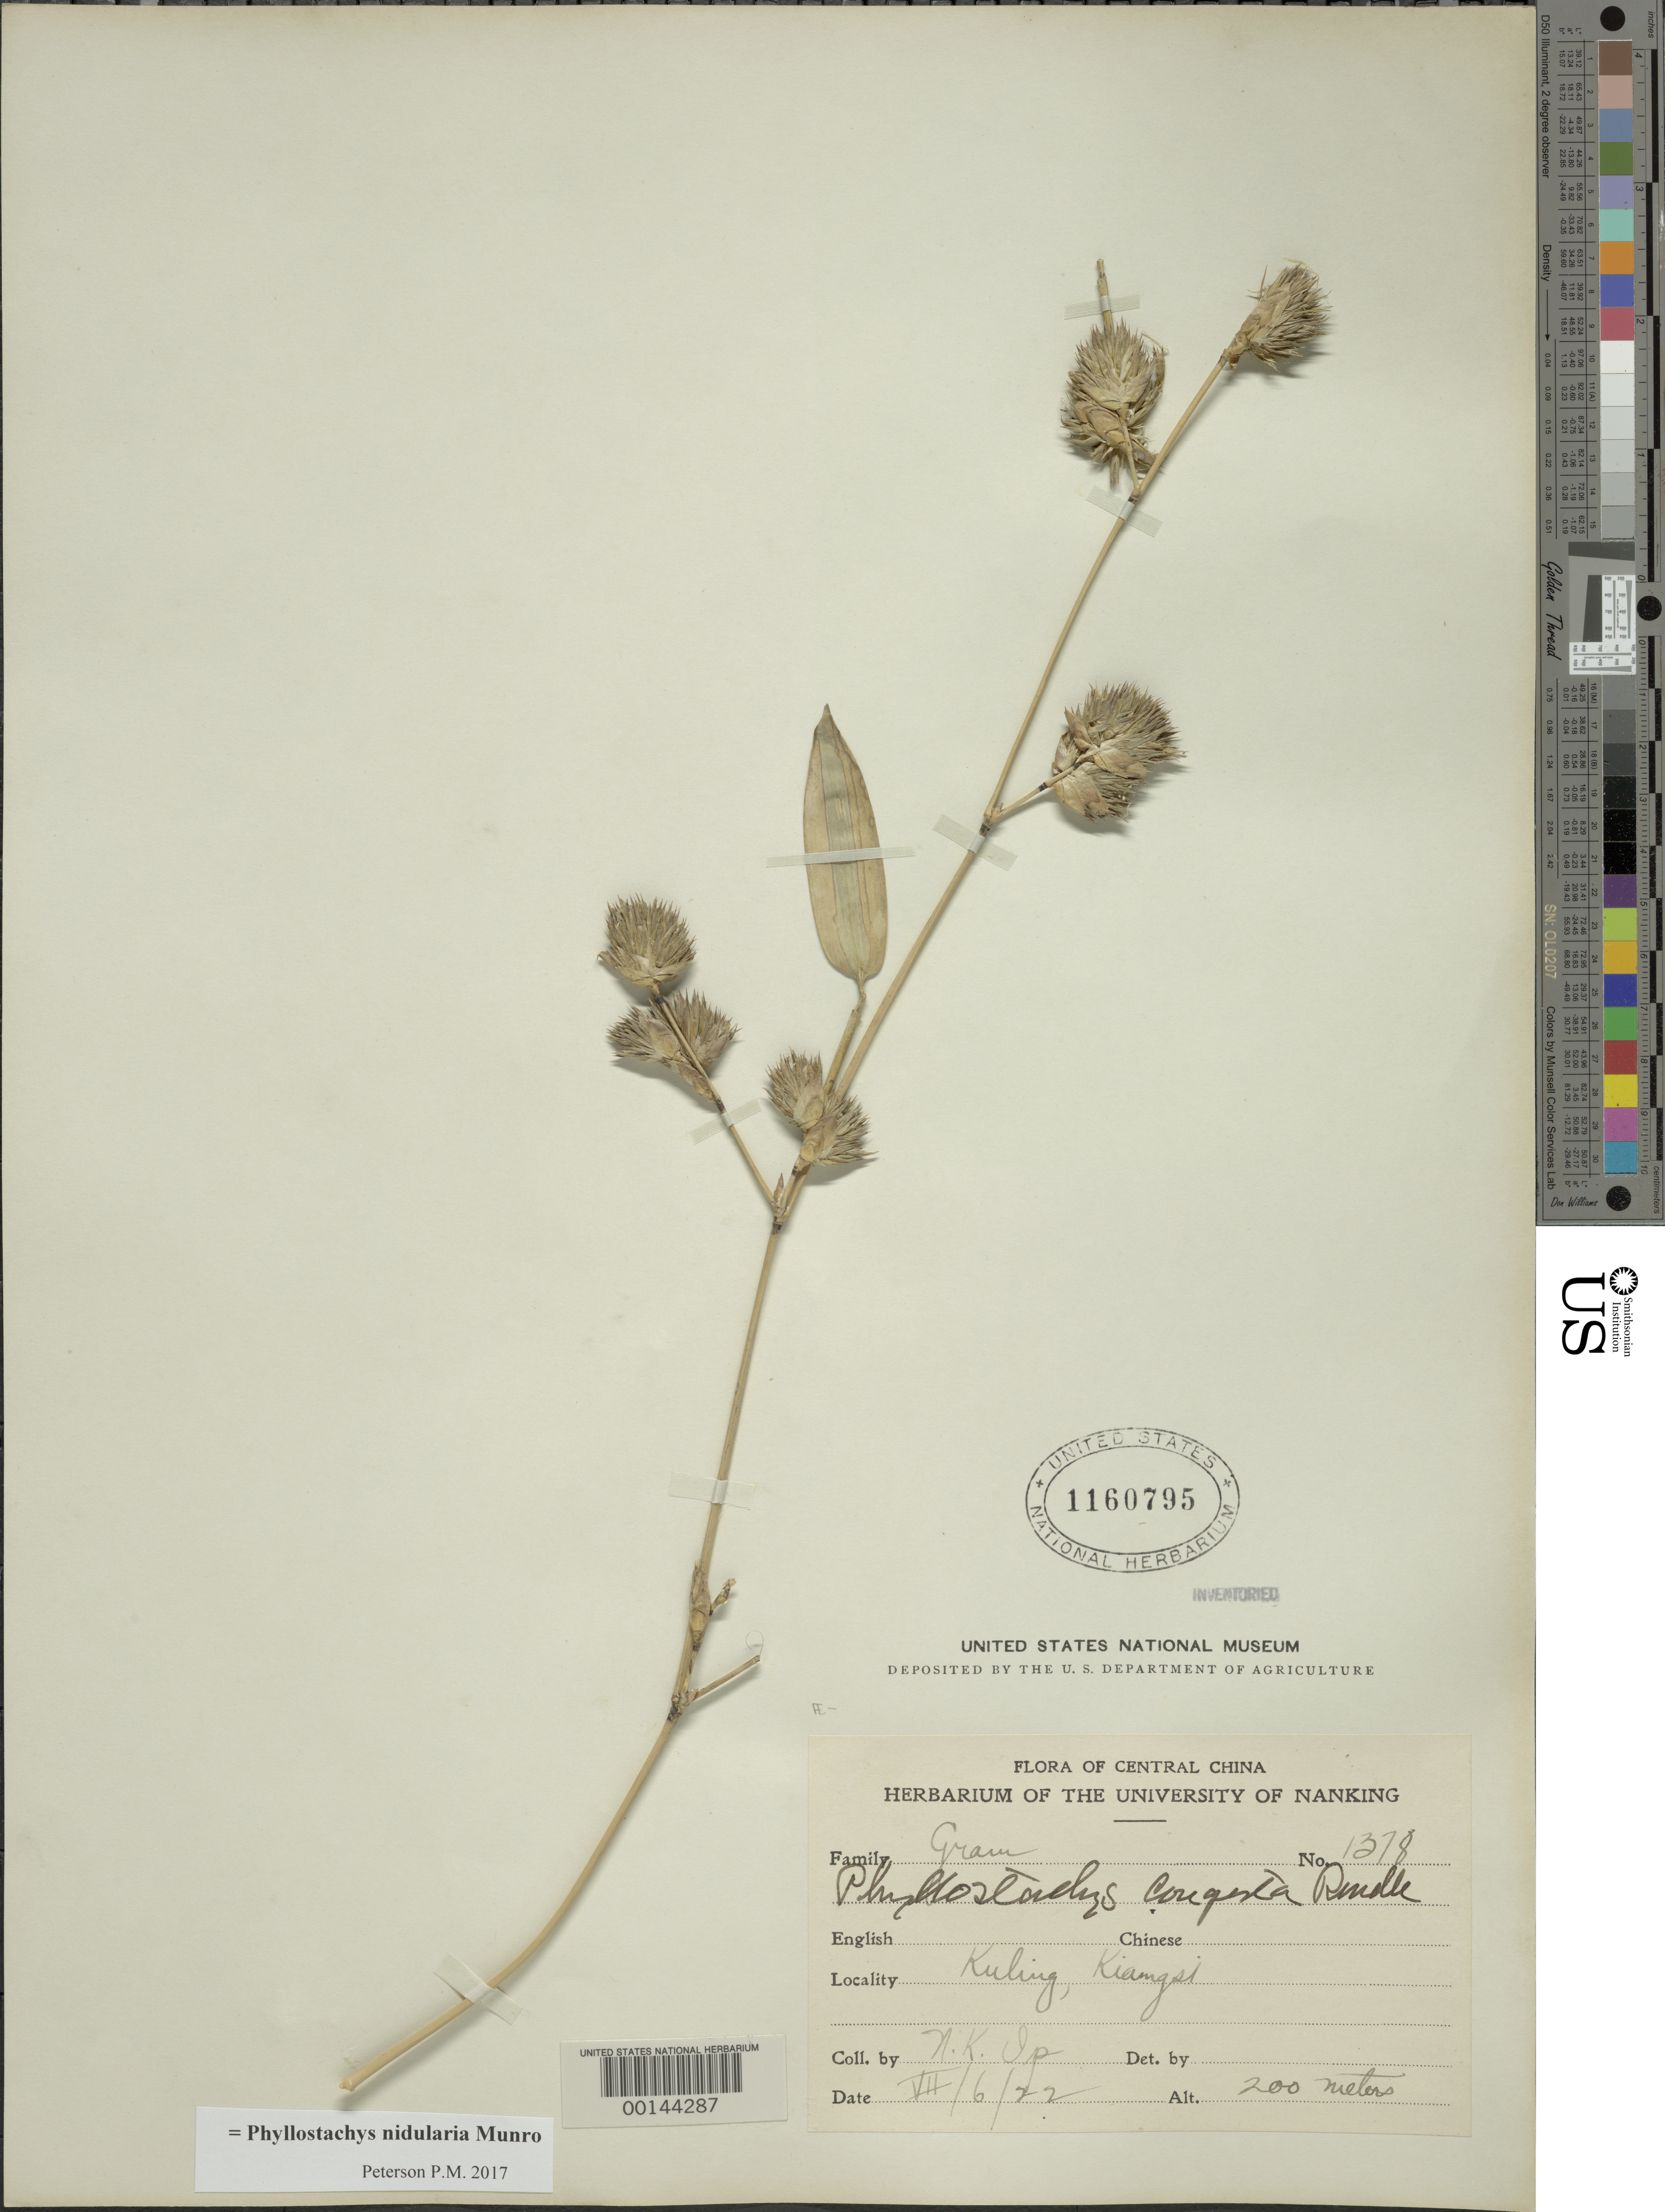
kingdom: Plantae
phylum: Tracheophyta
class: Liliopsida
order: Poales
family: Poaceae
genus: Phyllostachys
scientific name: Phyllostachys nidularia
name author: Munro ex Fenzi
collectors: N. Ip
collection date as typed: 06 Jul 1922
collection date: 1922-07-06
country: China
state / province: Jiangxi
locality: Kuling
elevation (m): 200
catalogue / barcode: US 1160795